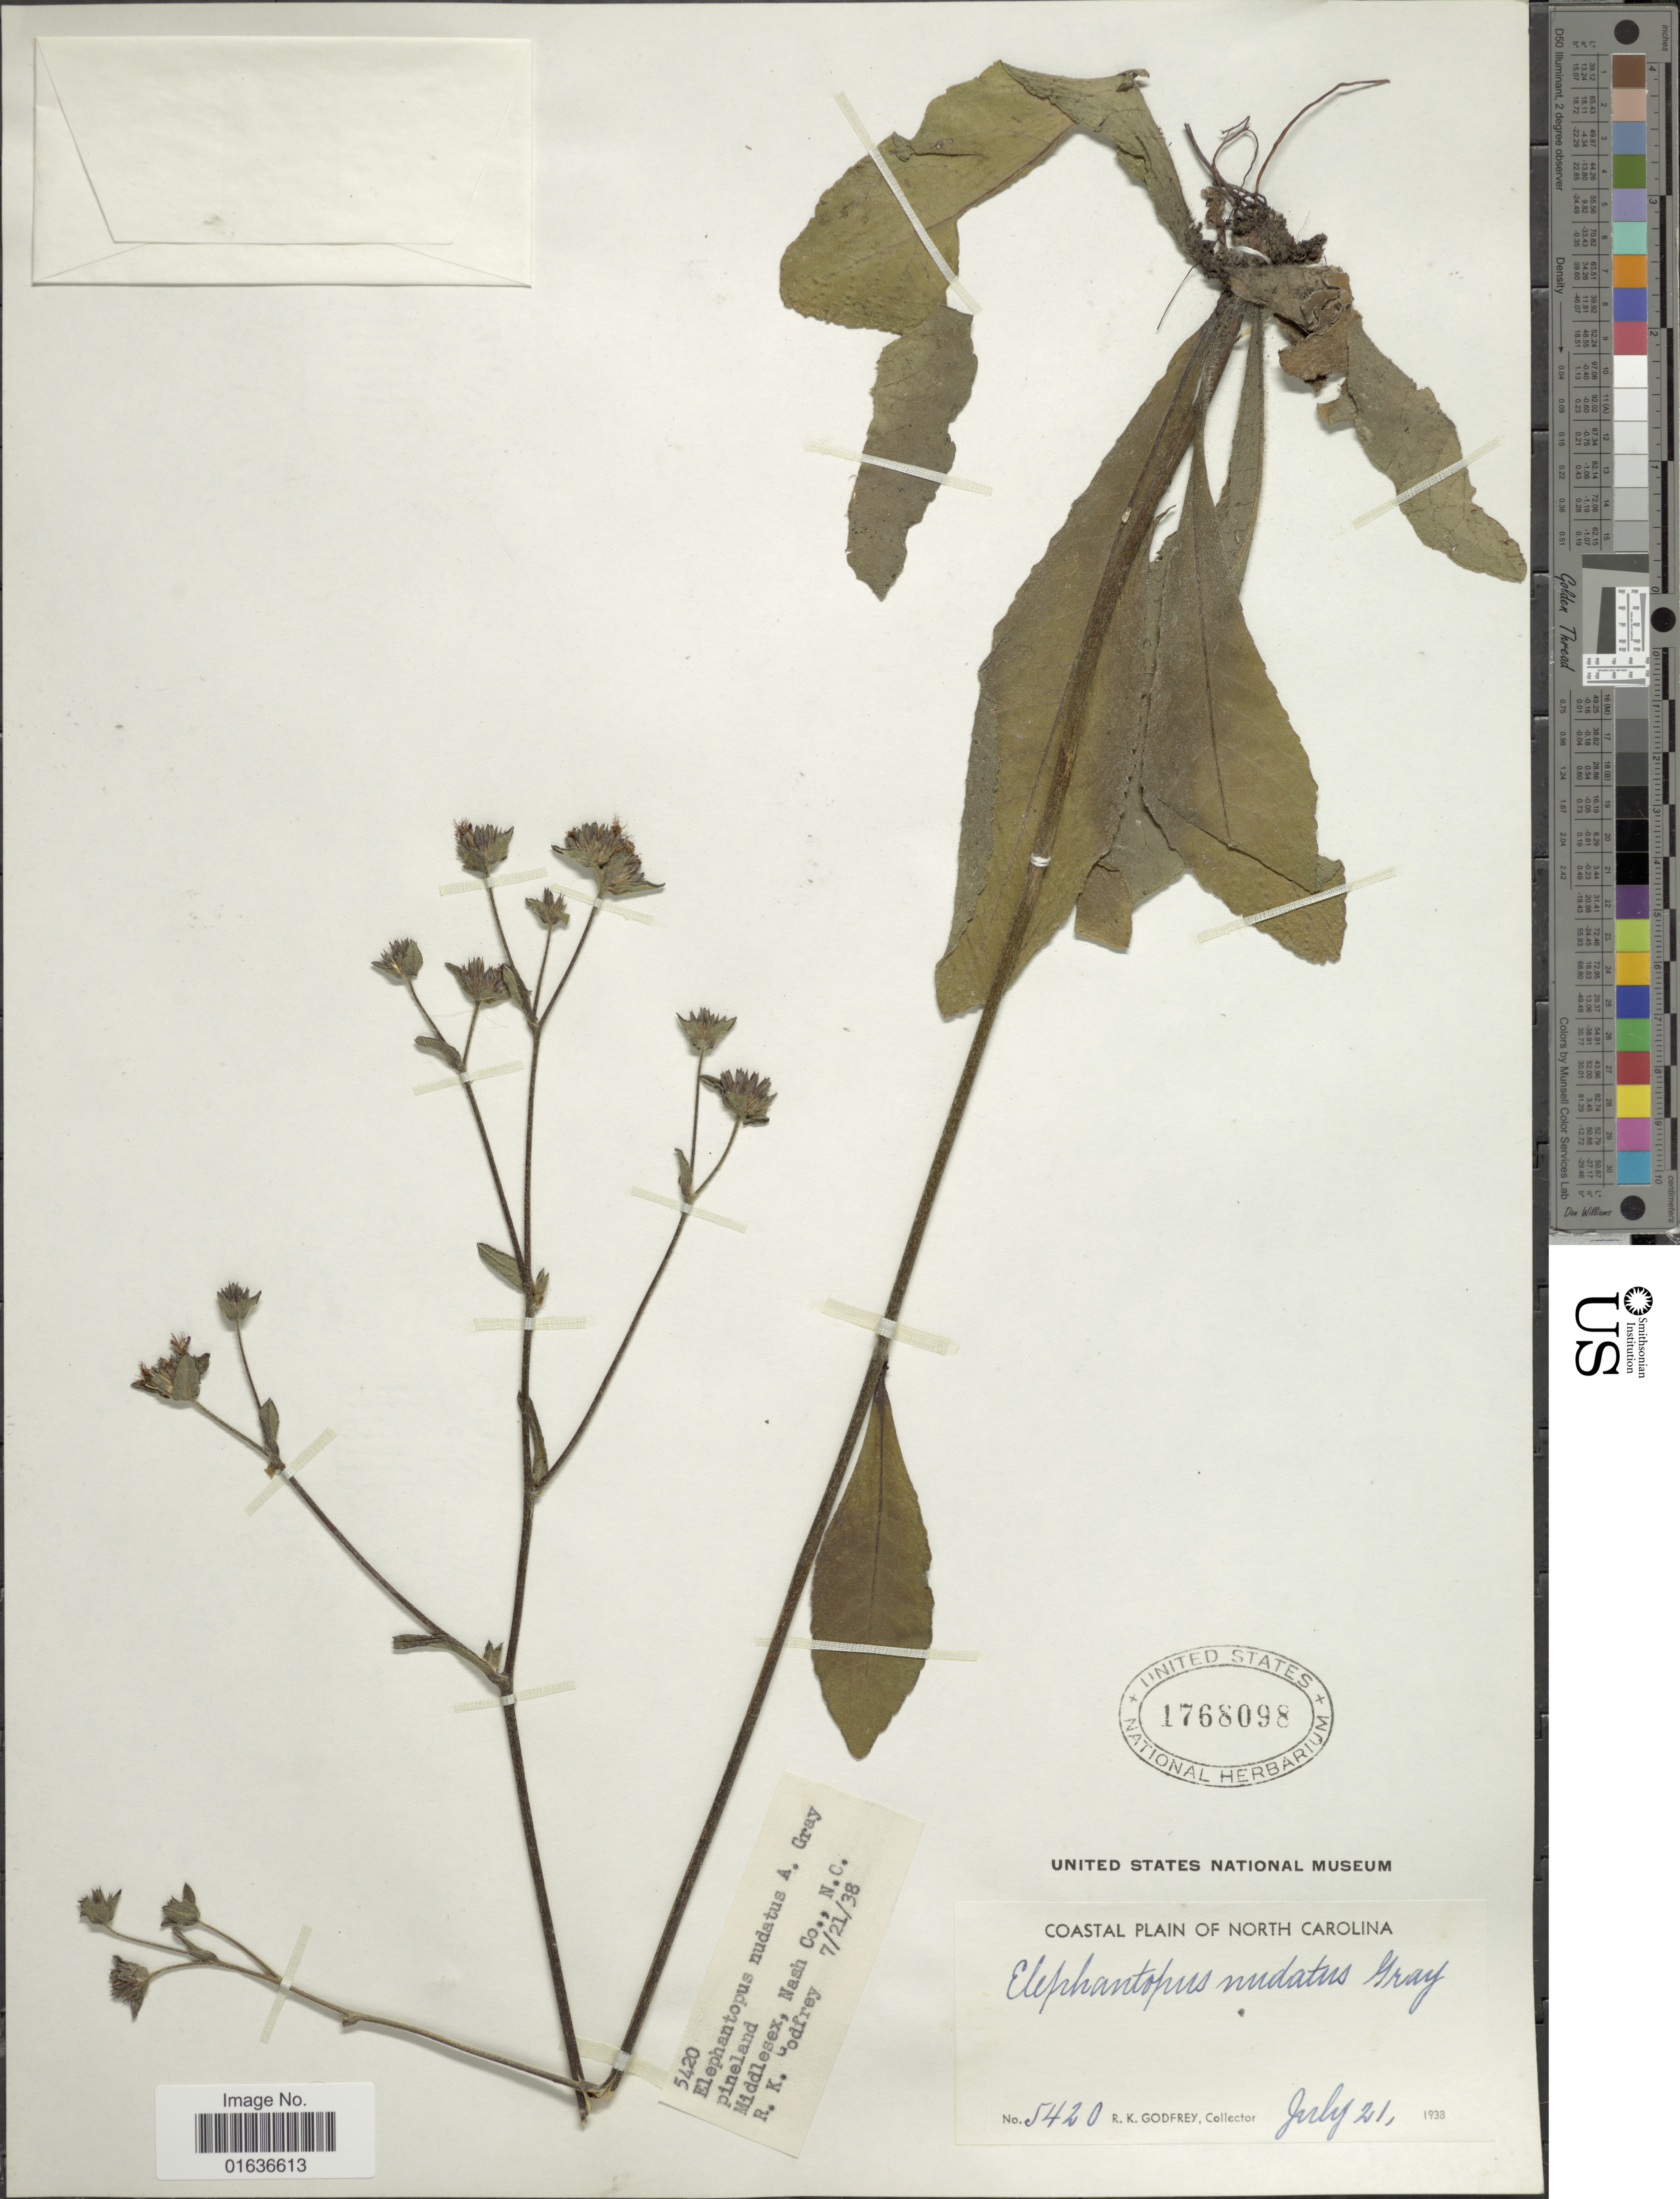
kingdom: Plantae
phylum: Tracheophyta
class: Magnoliopsida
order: Asterales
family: Asteraceae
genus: Elephantopus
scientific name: Elephantopus nudatus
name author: A. Gray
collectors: R. K. Godfrey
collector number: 5420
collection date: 1938-07-21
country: United States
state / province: North Carolina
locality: Gray Pineland, Middlesex, Nash Co.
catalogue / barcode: US 1768098